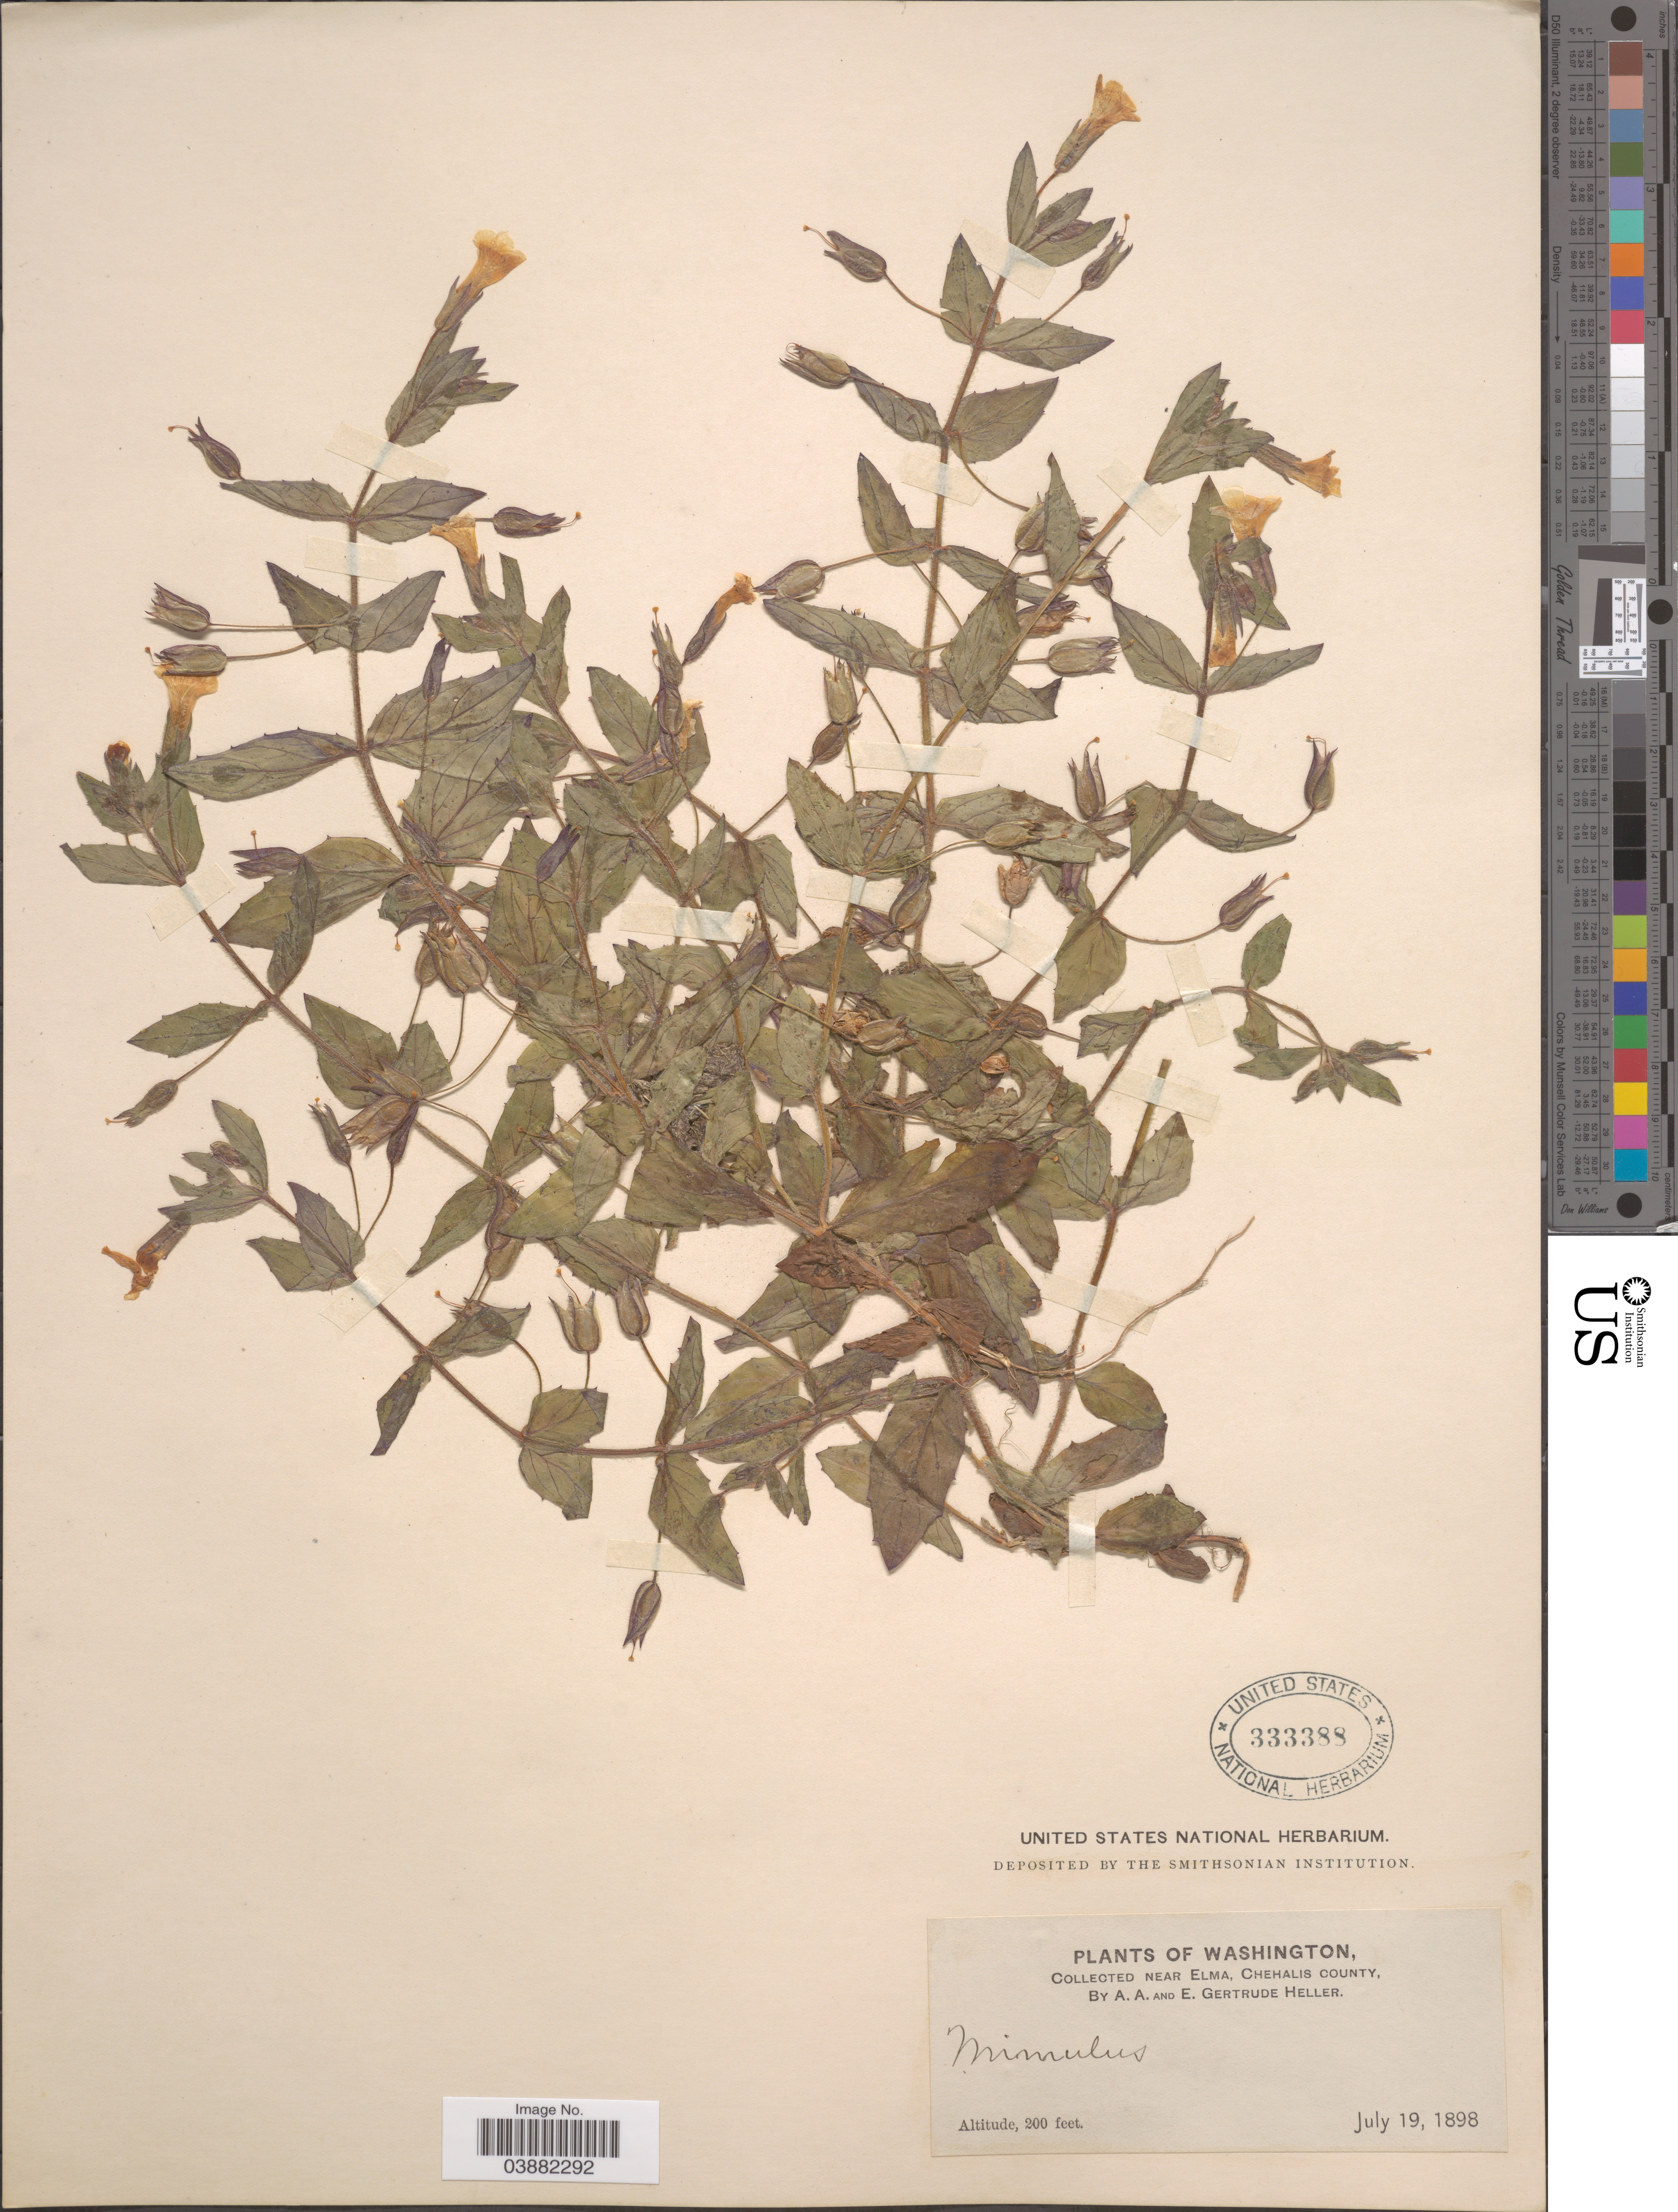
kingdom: Plantae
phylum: Tracheophyta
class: Magnoliopsida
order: Lamiales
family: Phrymaceae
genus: Mimulus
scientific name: Mimulus moschatus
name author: Douglas ex Lindl.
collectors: A. A. Heller & E. G. Heller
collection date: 1898-07-19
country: United States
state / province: Washington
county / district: Grays Harbor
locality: Near Elma,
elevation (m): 61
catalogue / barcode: US 333388